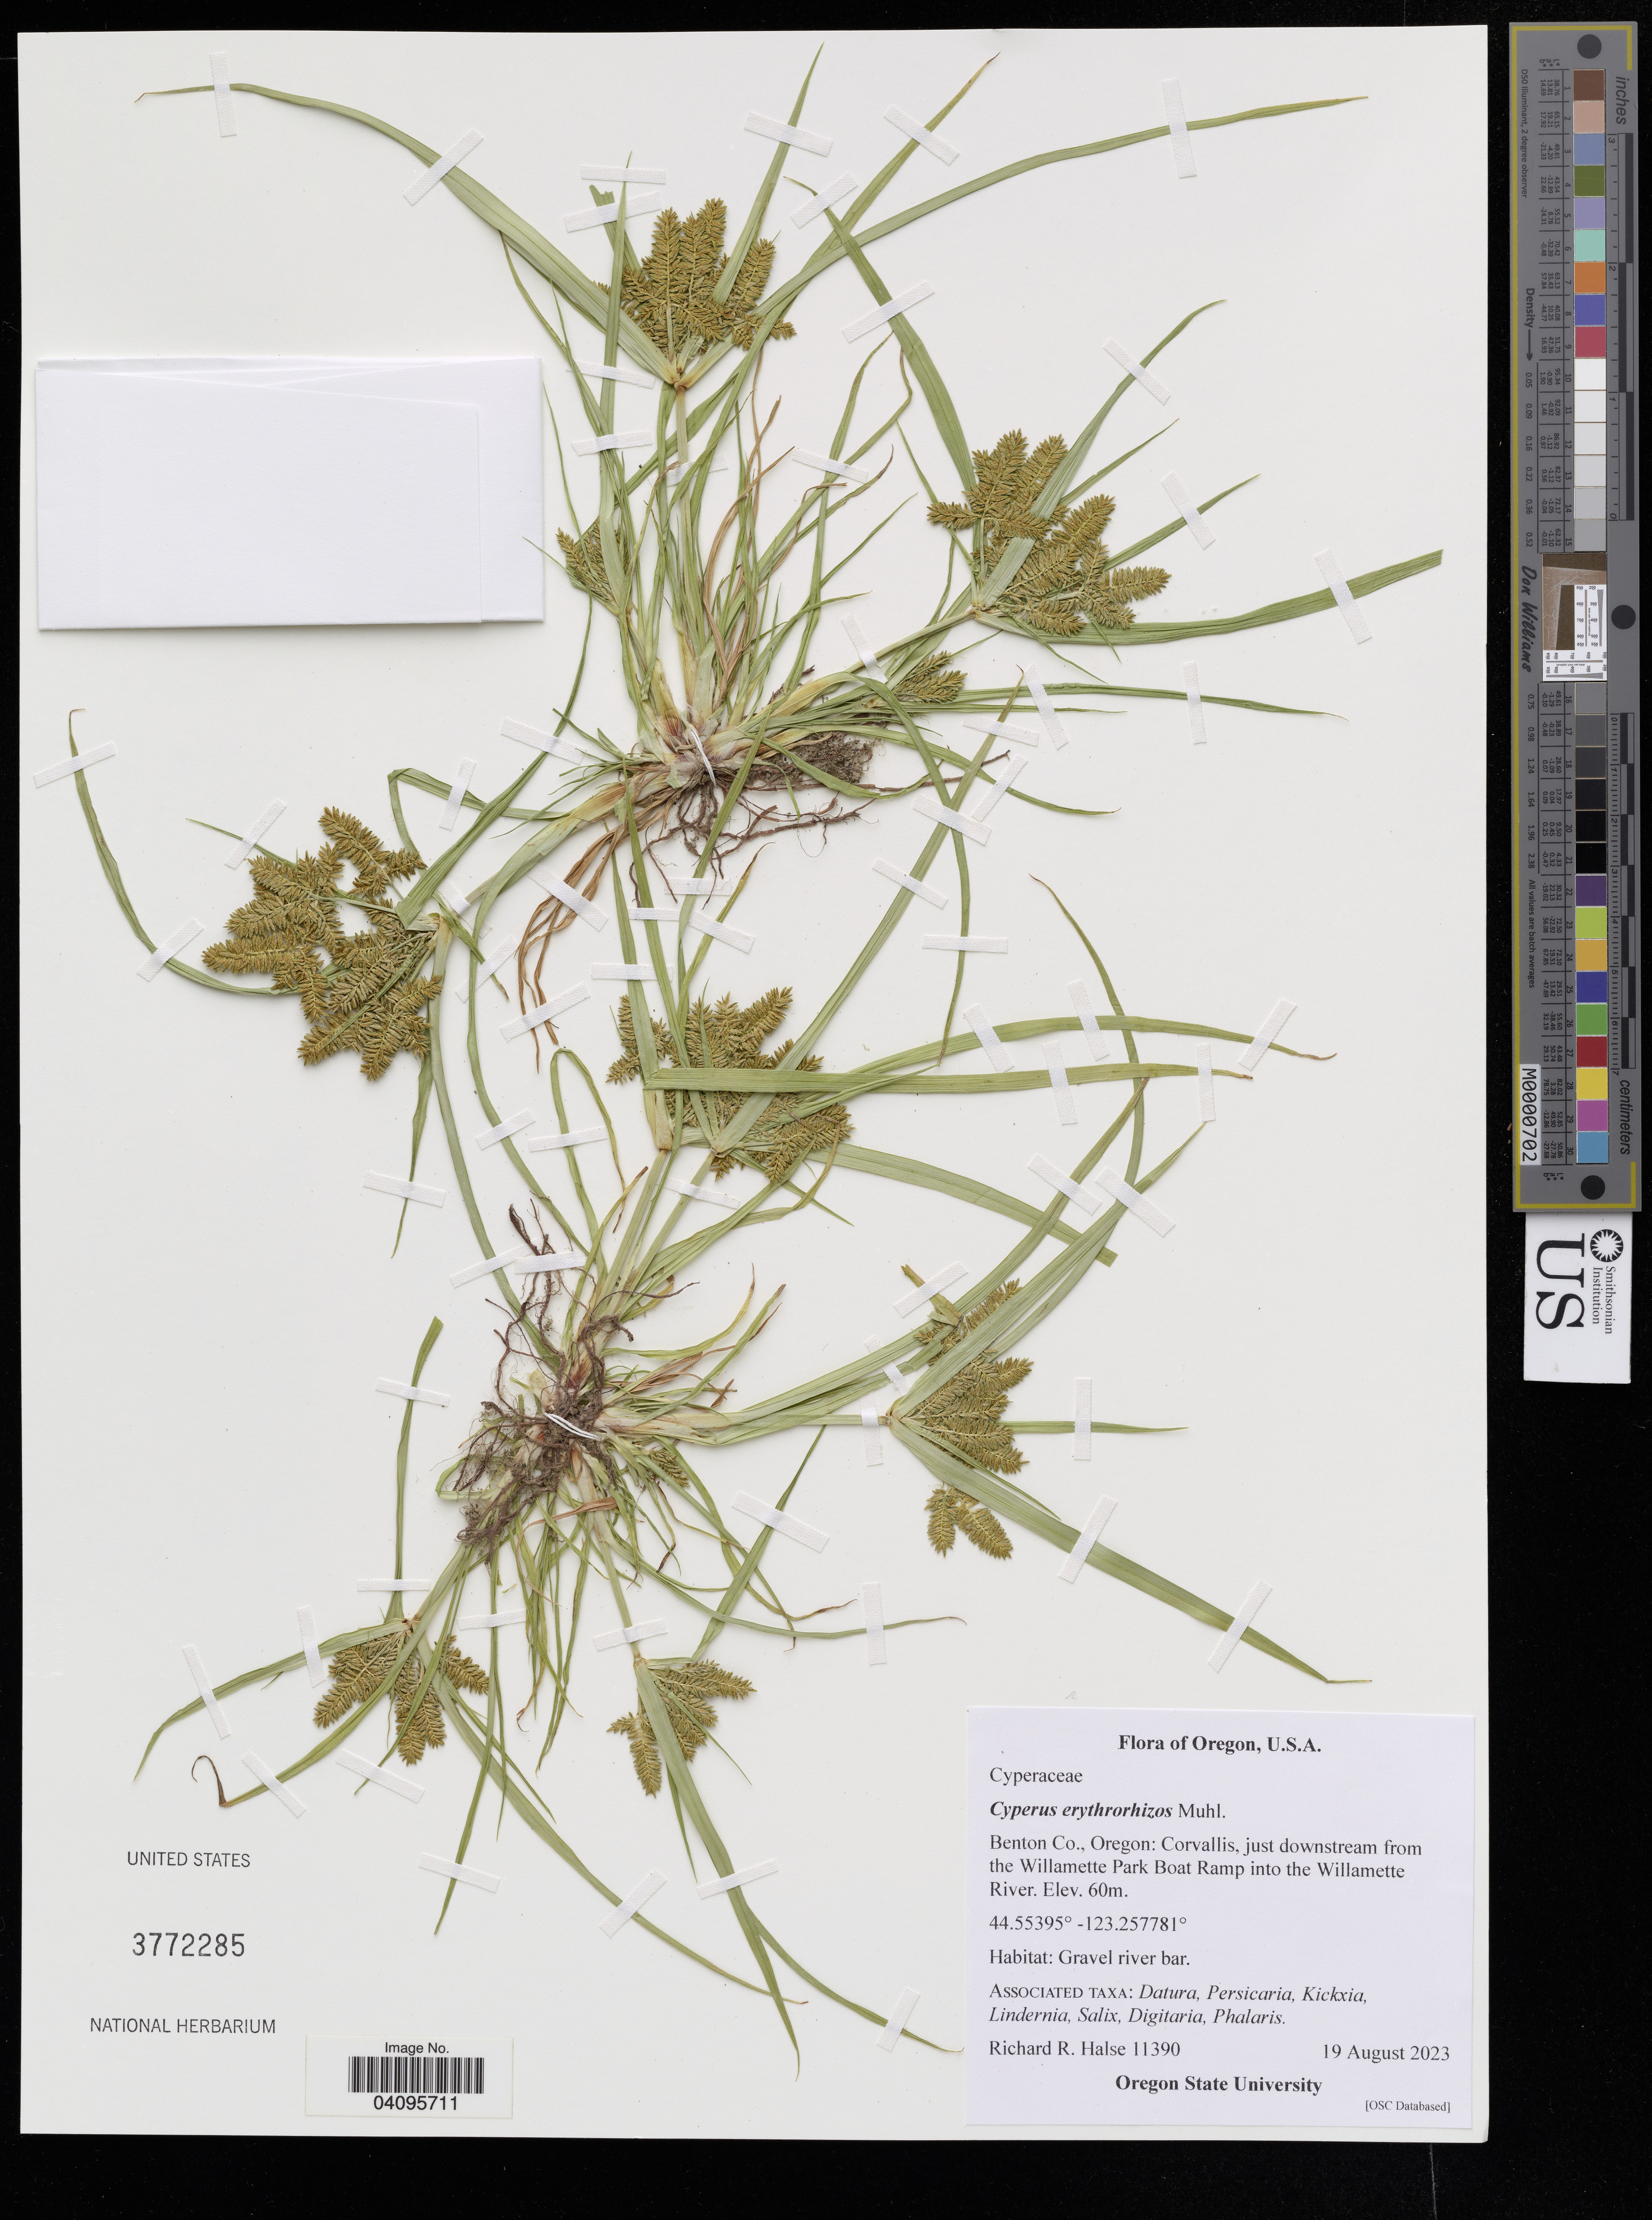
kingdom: Plantae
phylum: Tracheophyta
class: Liliopsida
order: Poales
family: Cyperaceae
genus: Cyperus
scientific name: Cyperus erythrorhizos Muhl.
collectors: R. Halse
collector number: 11390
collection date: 2023-08-19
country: United States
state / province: Oregon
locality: Benton Co., Corvallis, just downstream from the Willamette Park Boat Ramp into the Willamette River.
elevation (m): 60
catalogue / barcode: US 3772285